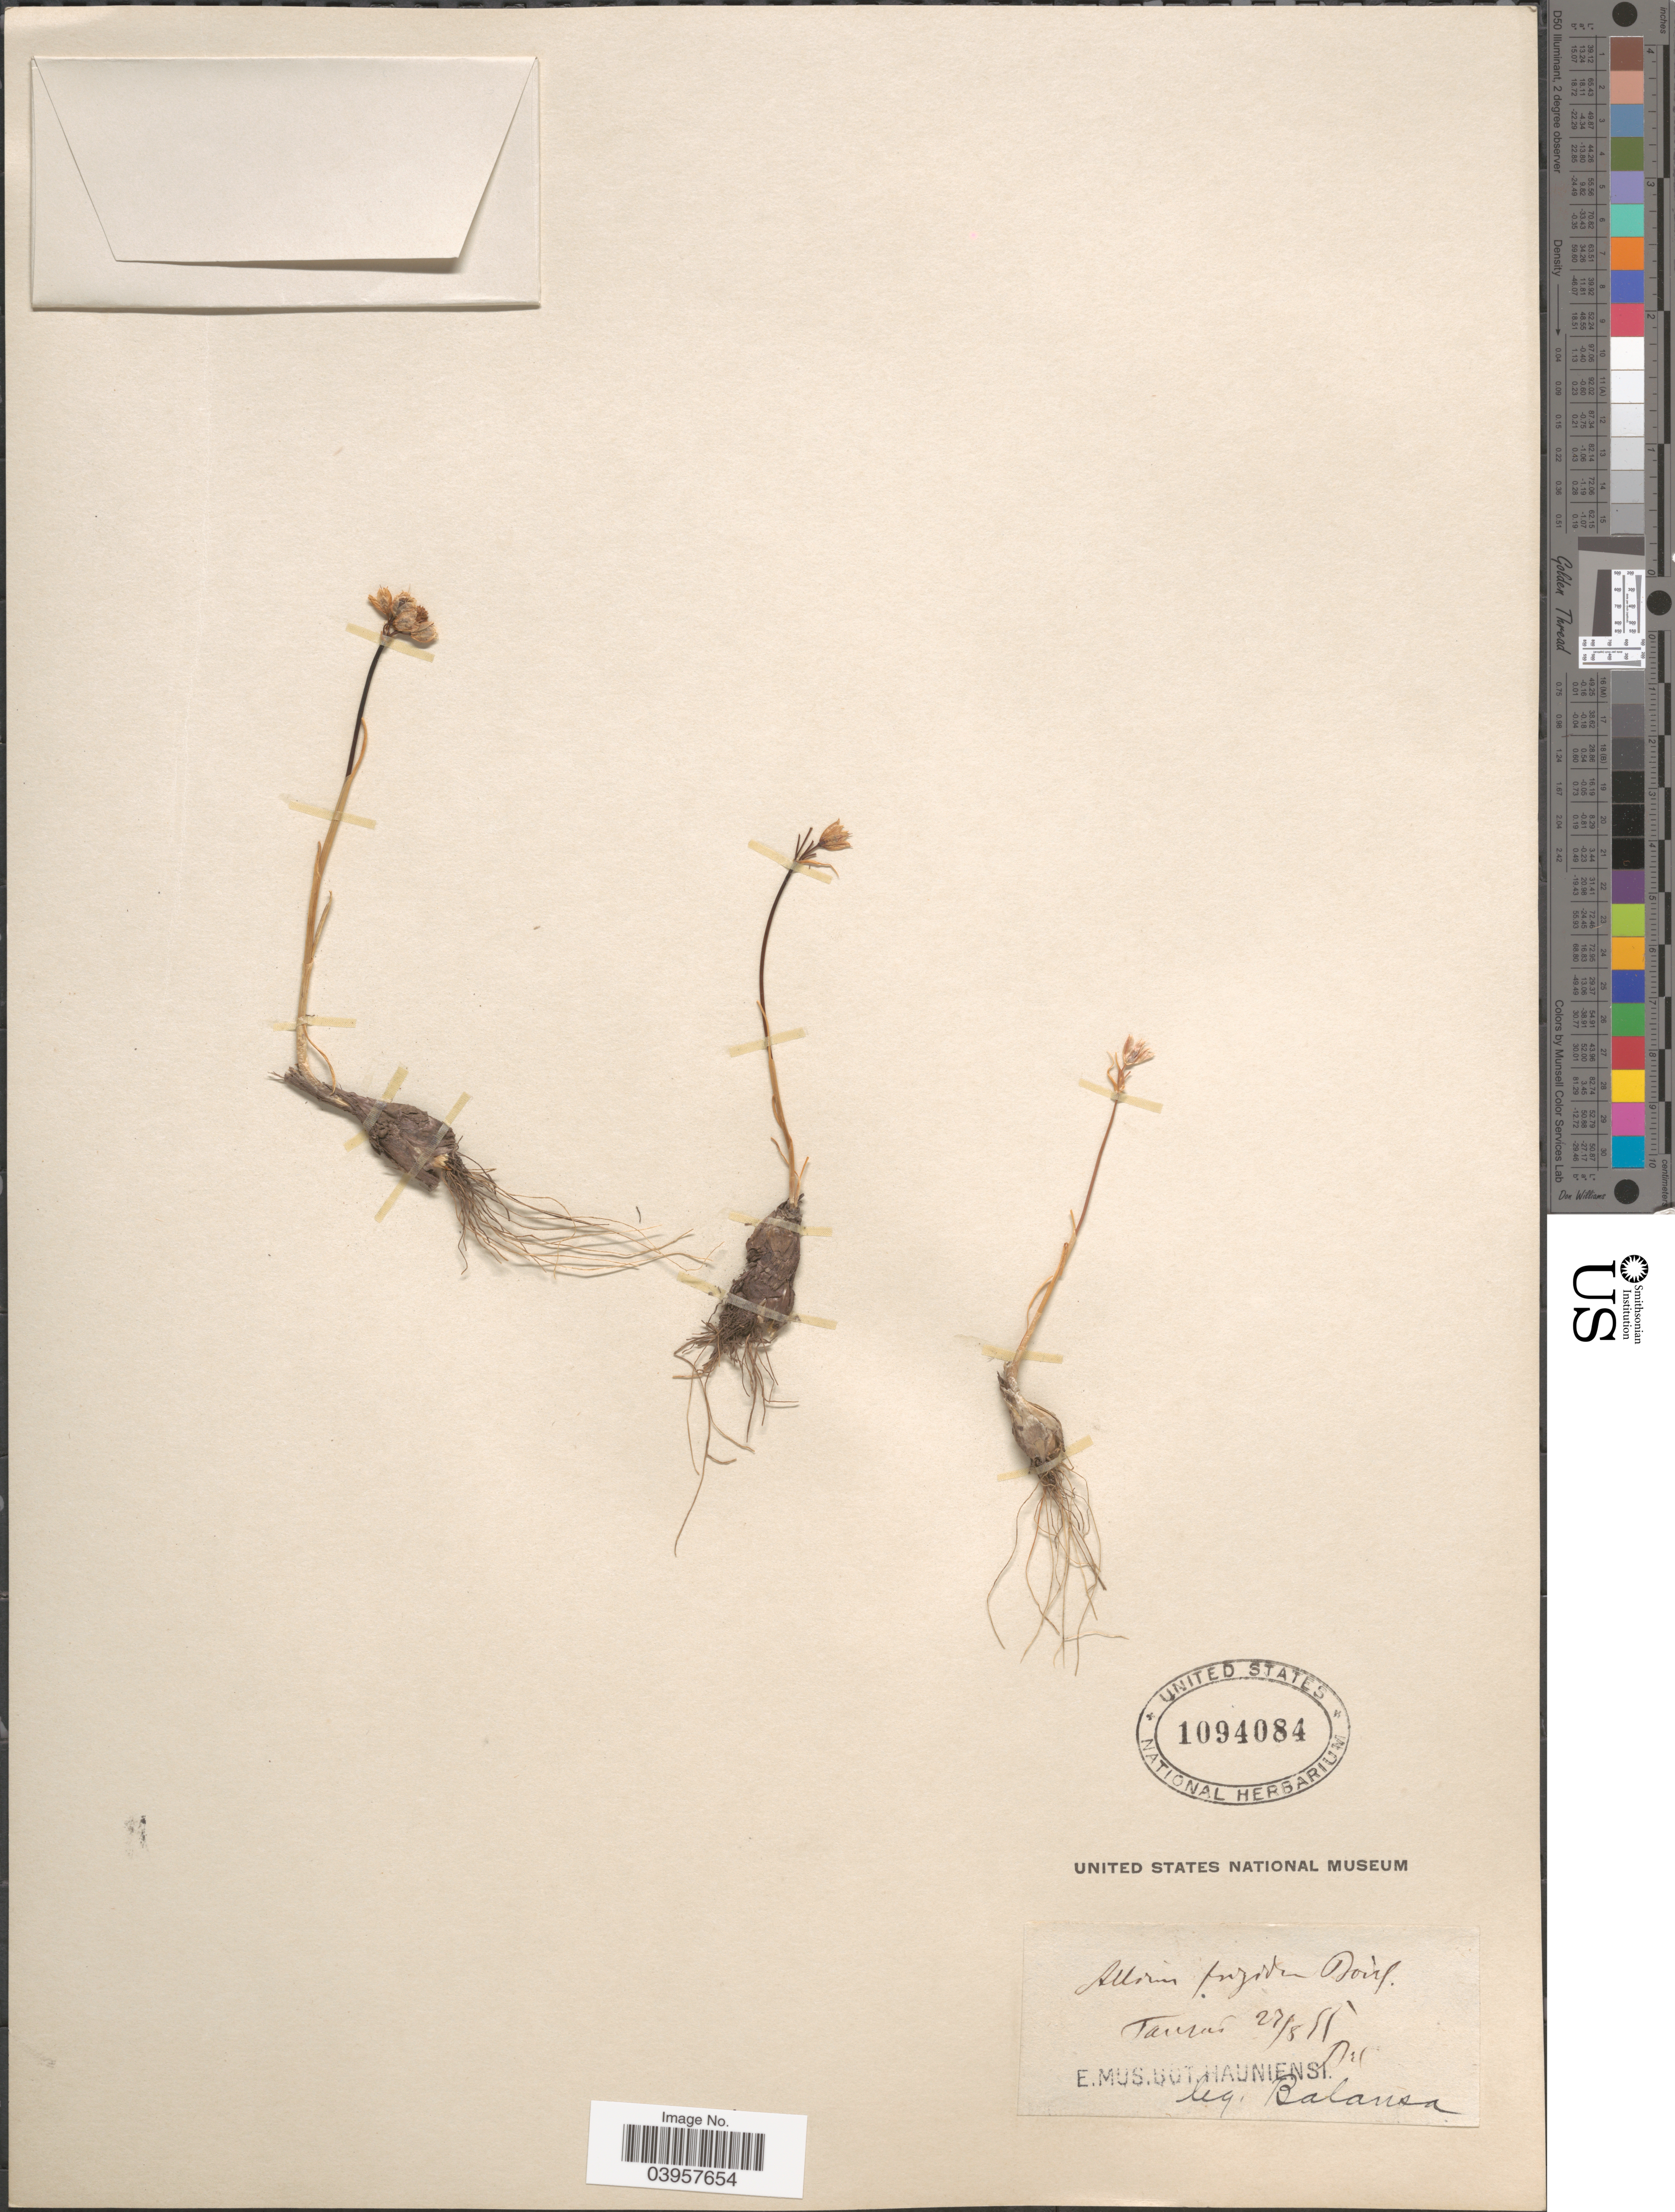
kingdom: Plantae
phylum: Tracheophyta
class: Liliopsida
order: Asparagales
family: Amaryllidaceae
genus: Allium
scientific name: Allium frigidum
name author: Boiss. & Heldr.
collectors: -. Balansa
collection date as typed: Transcribed d/m/y: 27/8/55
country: Turkey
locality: Tarsus.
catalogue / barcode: US 1094084